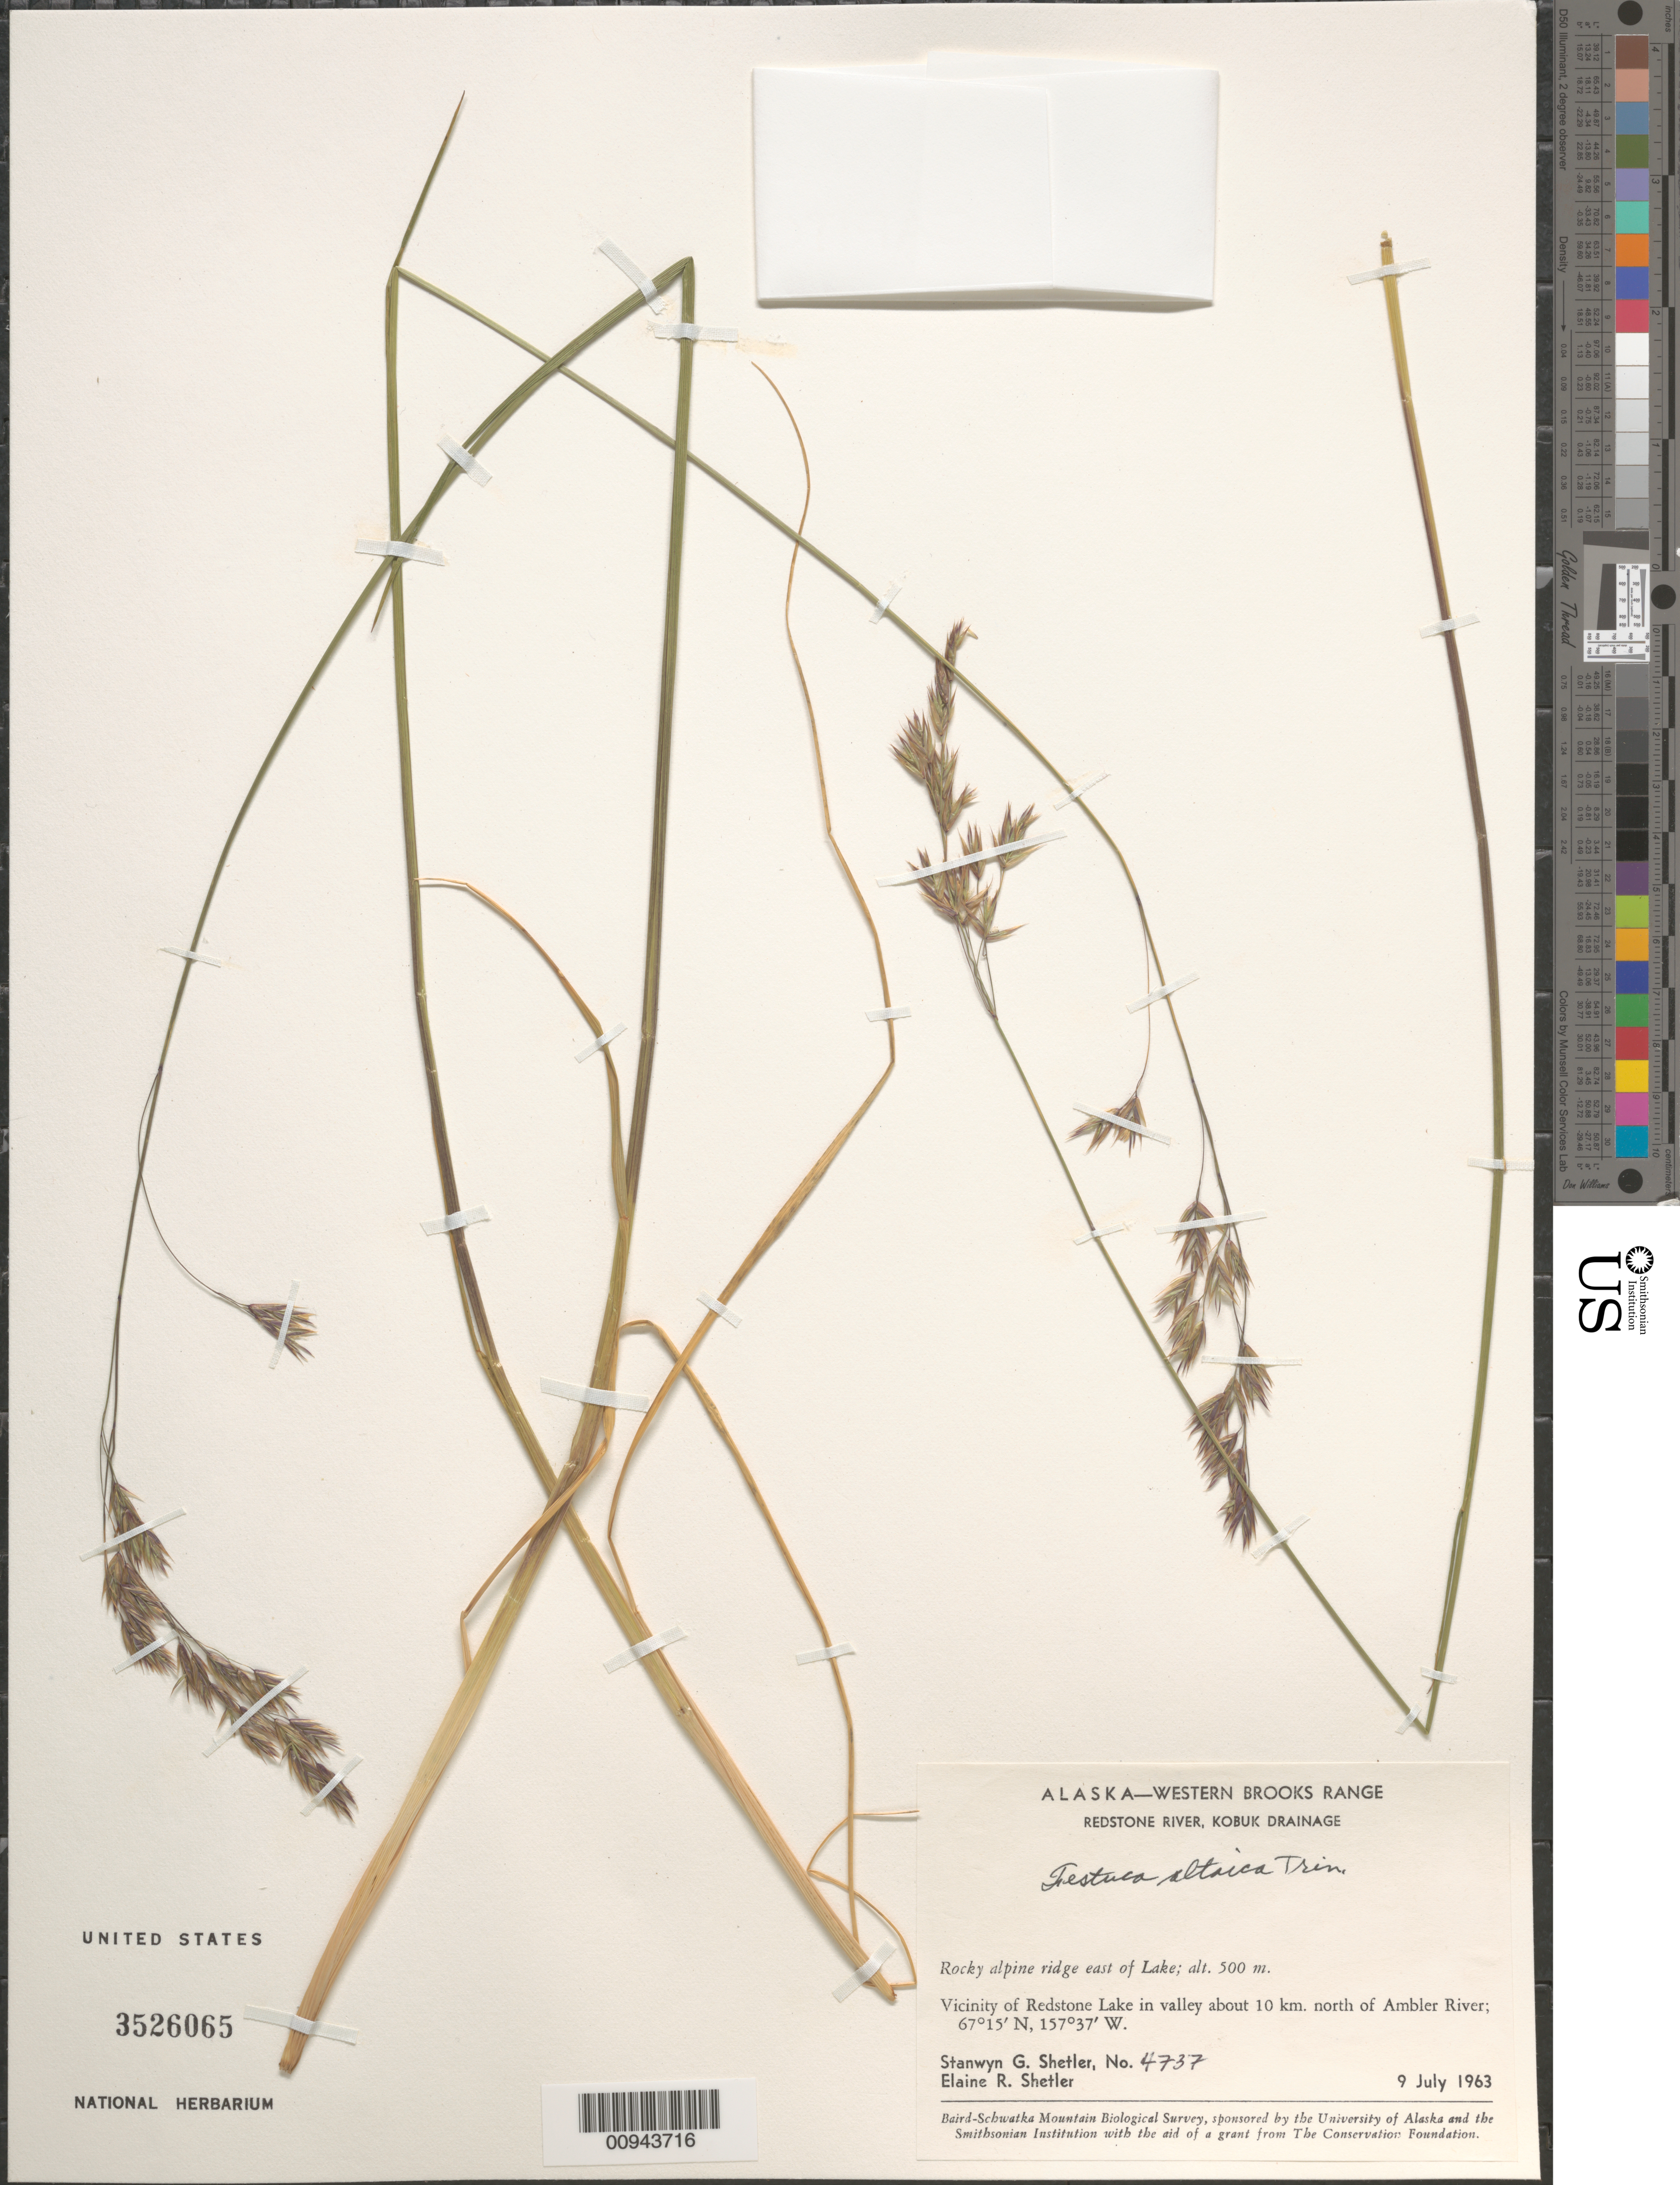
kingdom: Plantae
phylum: Tracheophyta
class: Liliopsida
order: Poales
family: Poaceae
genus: Festuca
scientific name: Festuca altaica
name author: Trin.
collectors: S. Shetler & E. R. Shetler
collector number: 4737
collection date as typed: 09 Jul 1963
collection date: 1963-07-09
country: United States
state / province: Alaska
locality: Vicinity of Redstone Lake in valley about 10 km. north of Ambler River. Western Brooks Range, Redstone River, Kobuk Drainage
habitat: Rocky alpine ridge east of Lake.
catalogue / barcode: US 3526065